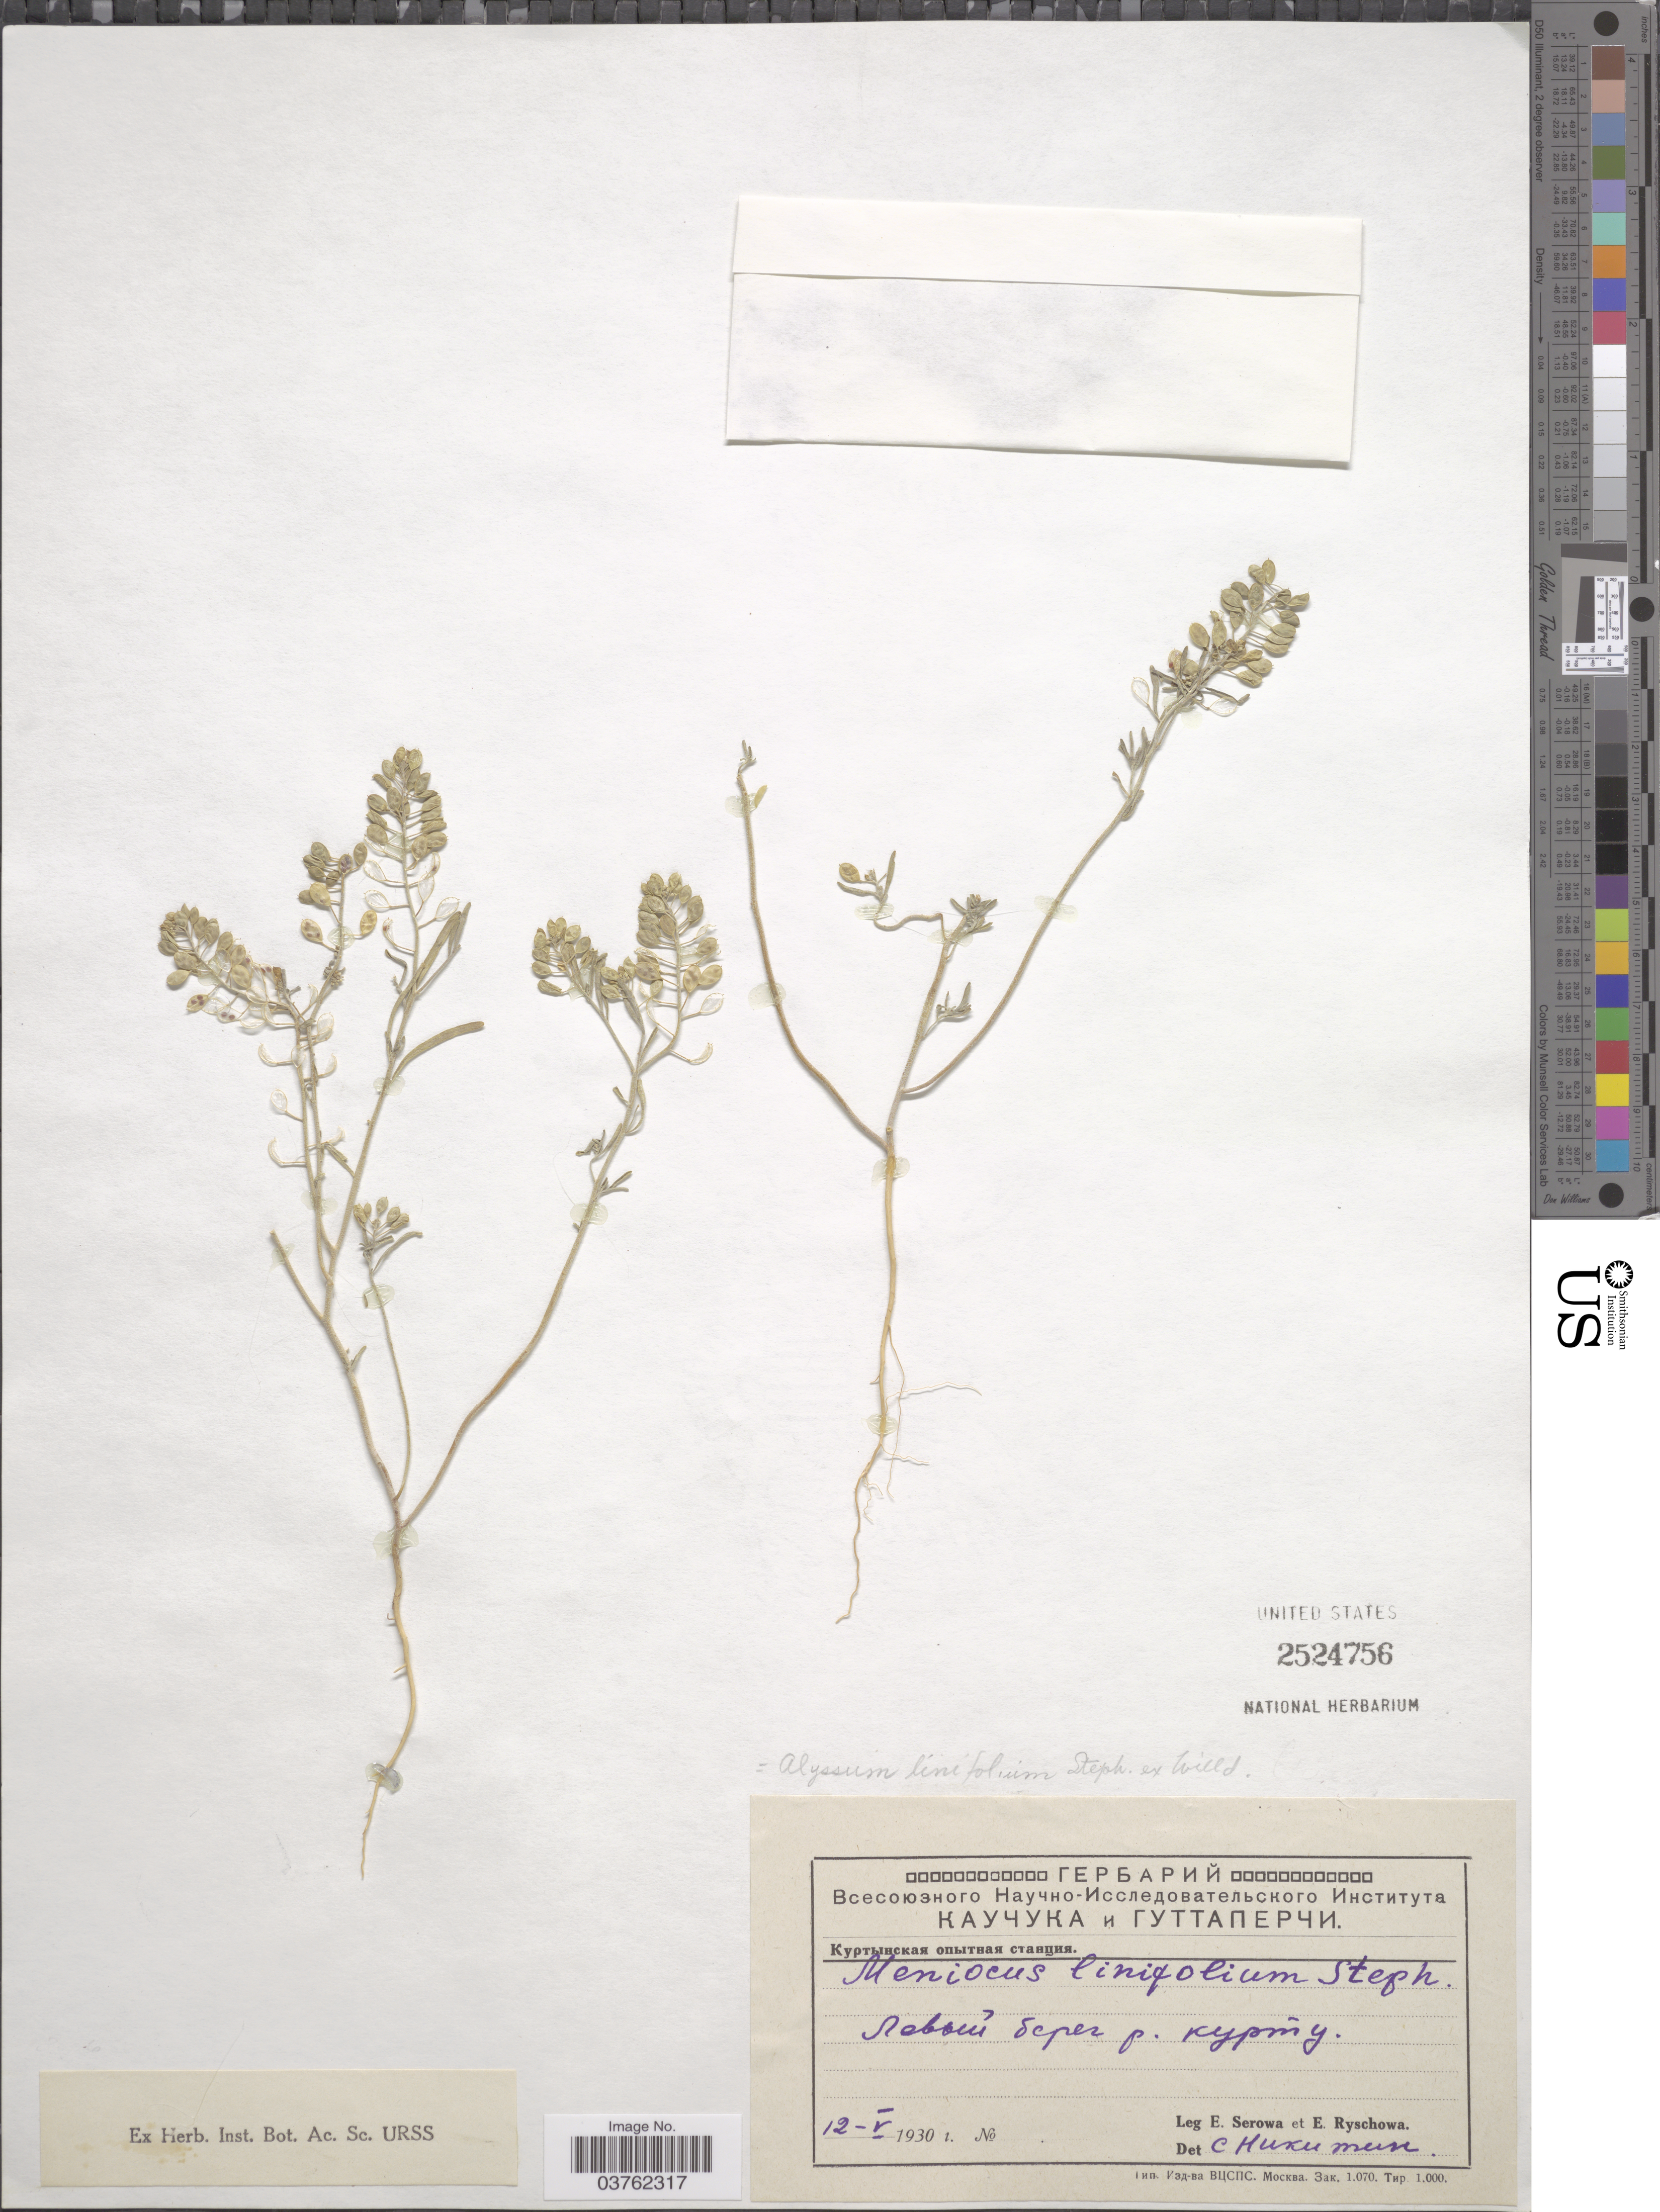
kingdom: Plantae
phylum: Tracheophyta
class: Magnoliopsida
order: Brassicales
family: Brassicaceae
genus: Alyssum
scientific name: Alyssum linifolium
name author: Stephan ex Willd.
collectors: E. Serowa & E. Ryschowa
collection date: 1930-05-12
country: Kazakhstan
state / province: Almaty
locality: Left shore of river Kurty.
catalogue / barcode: US 2524756